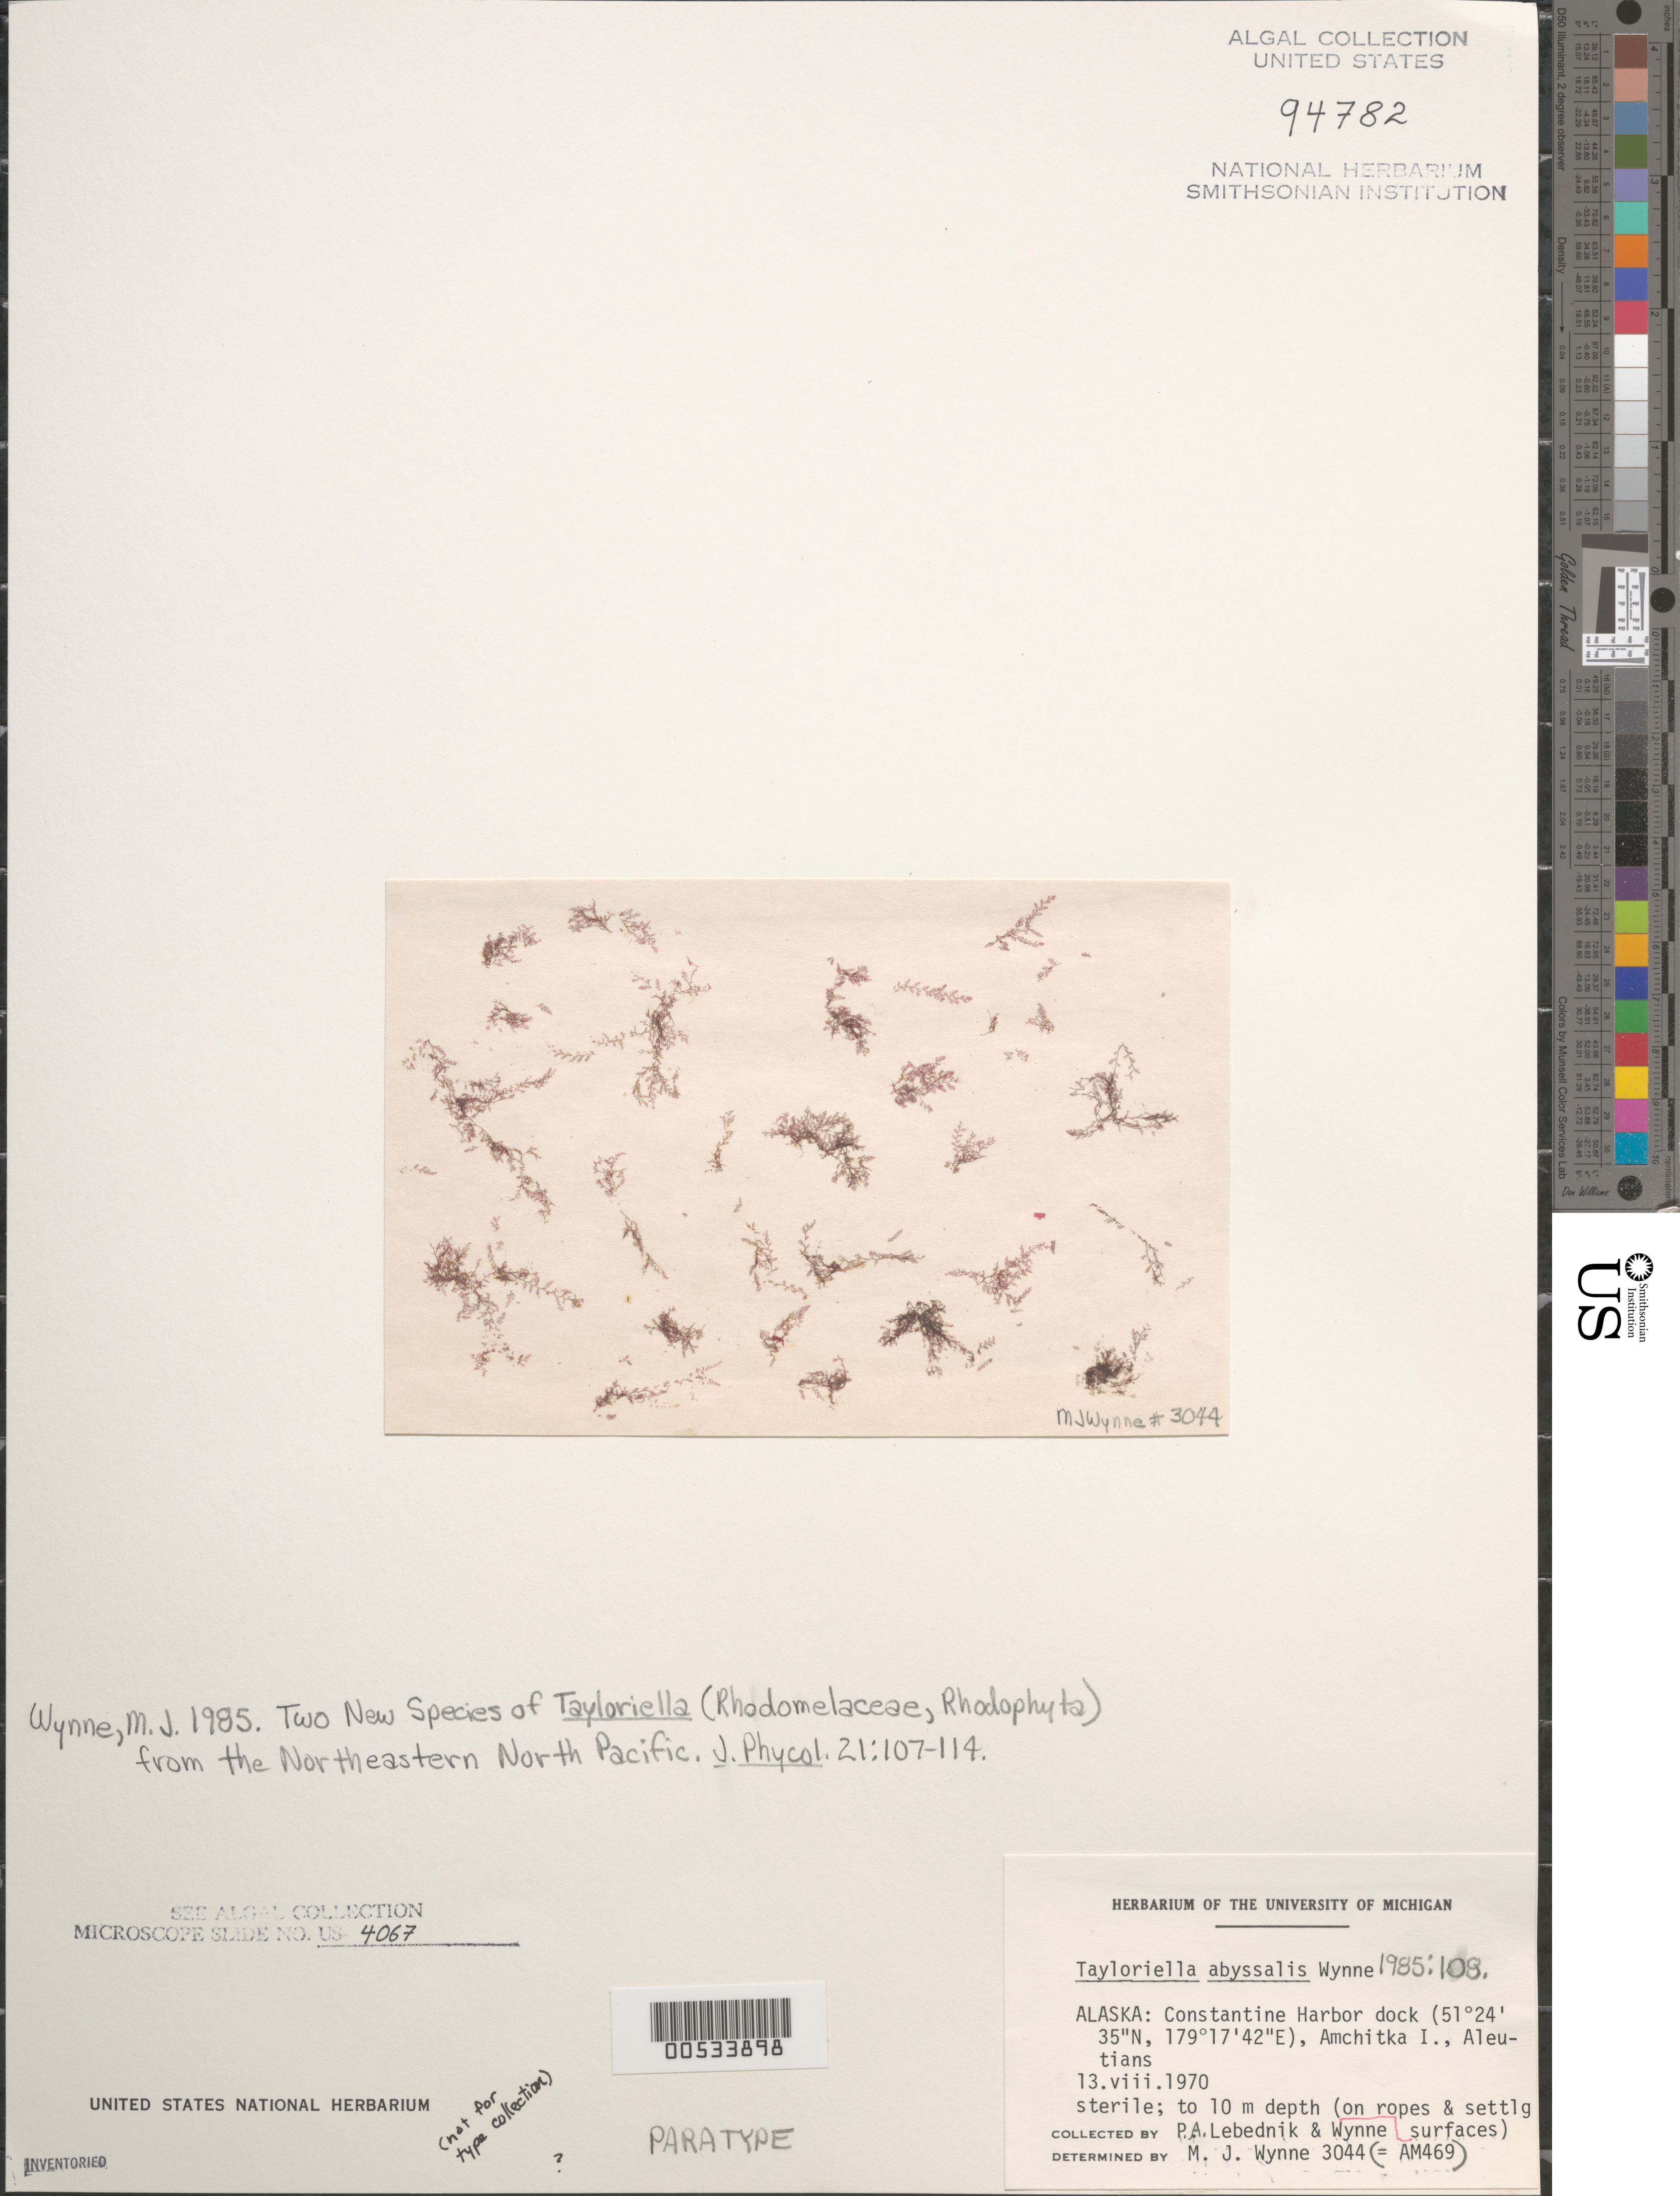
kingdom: Plantae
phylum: Rhodophyta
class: Florideophyceae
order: Ceramiales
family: Rhodomelaceae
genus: Savoiea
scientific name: Savoiea hamata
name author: (Sinova) M.J. Wynne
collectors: P. Lebednik & M.J. Wynne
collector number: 3044 & AM469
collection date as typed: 13 Aug 1970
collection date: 1970-08-13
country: United States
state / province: Alaska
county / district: Aleutian Islands Division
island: Amchitka Island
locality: Constantine Harbor dock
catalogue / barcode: US 94782